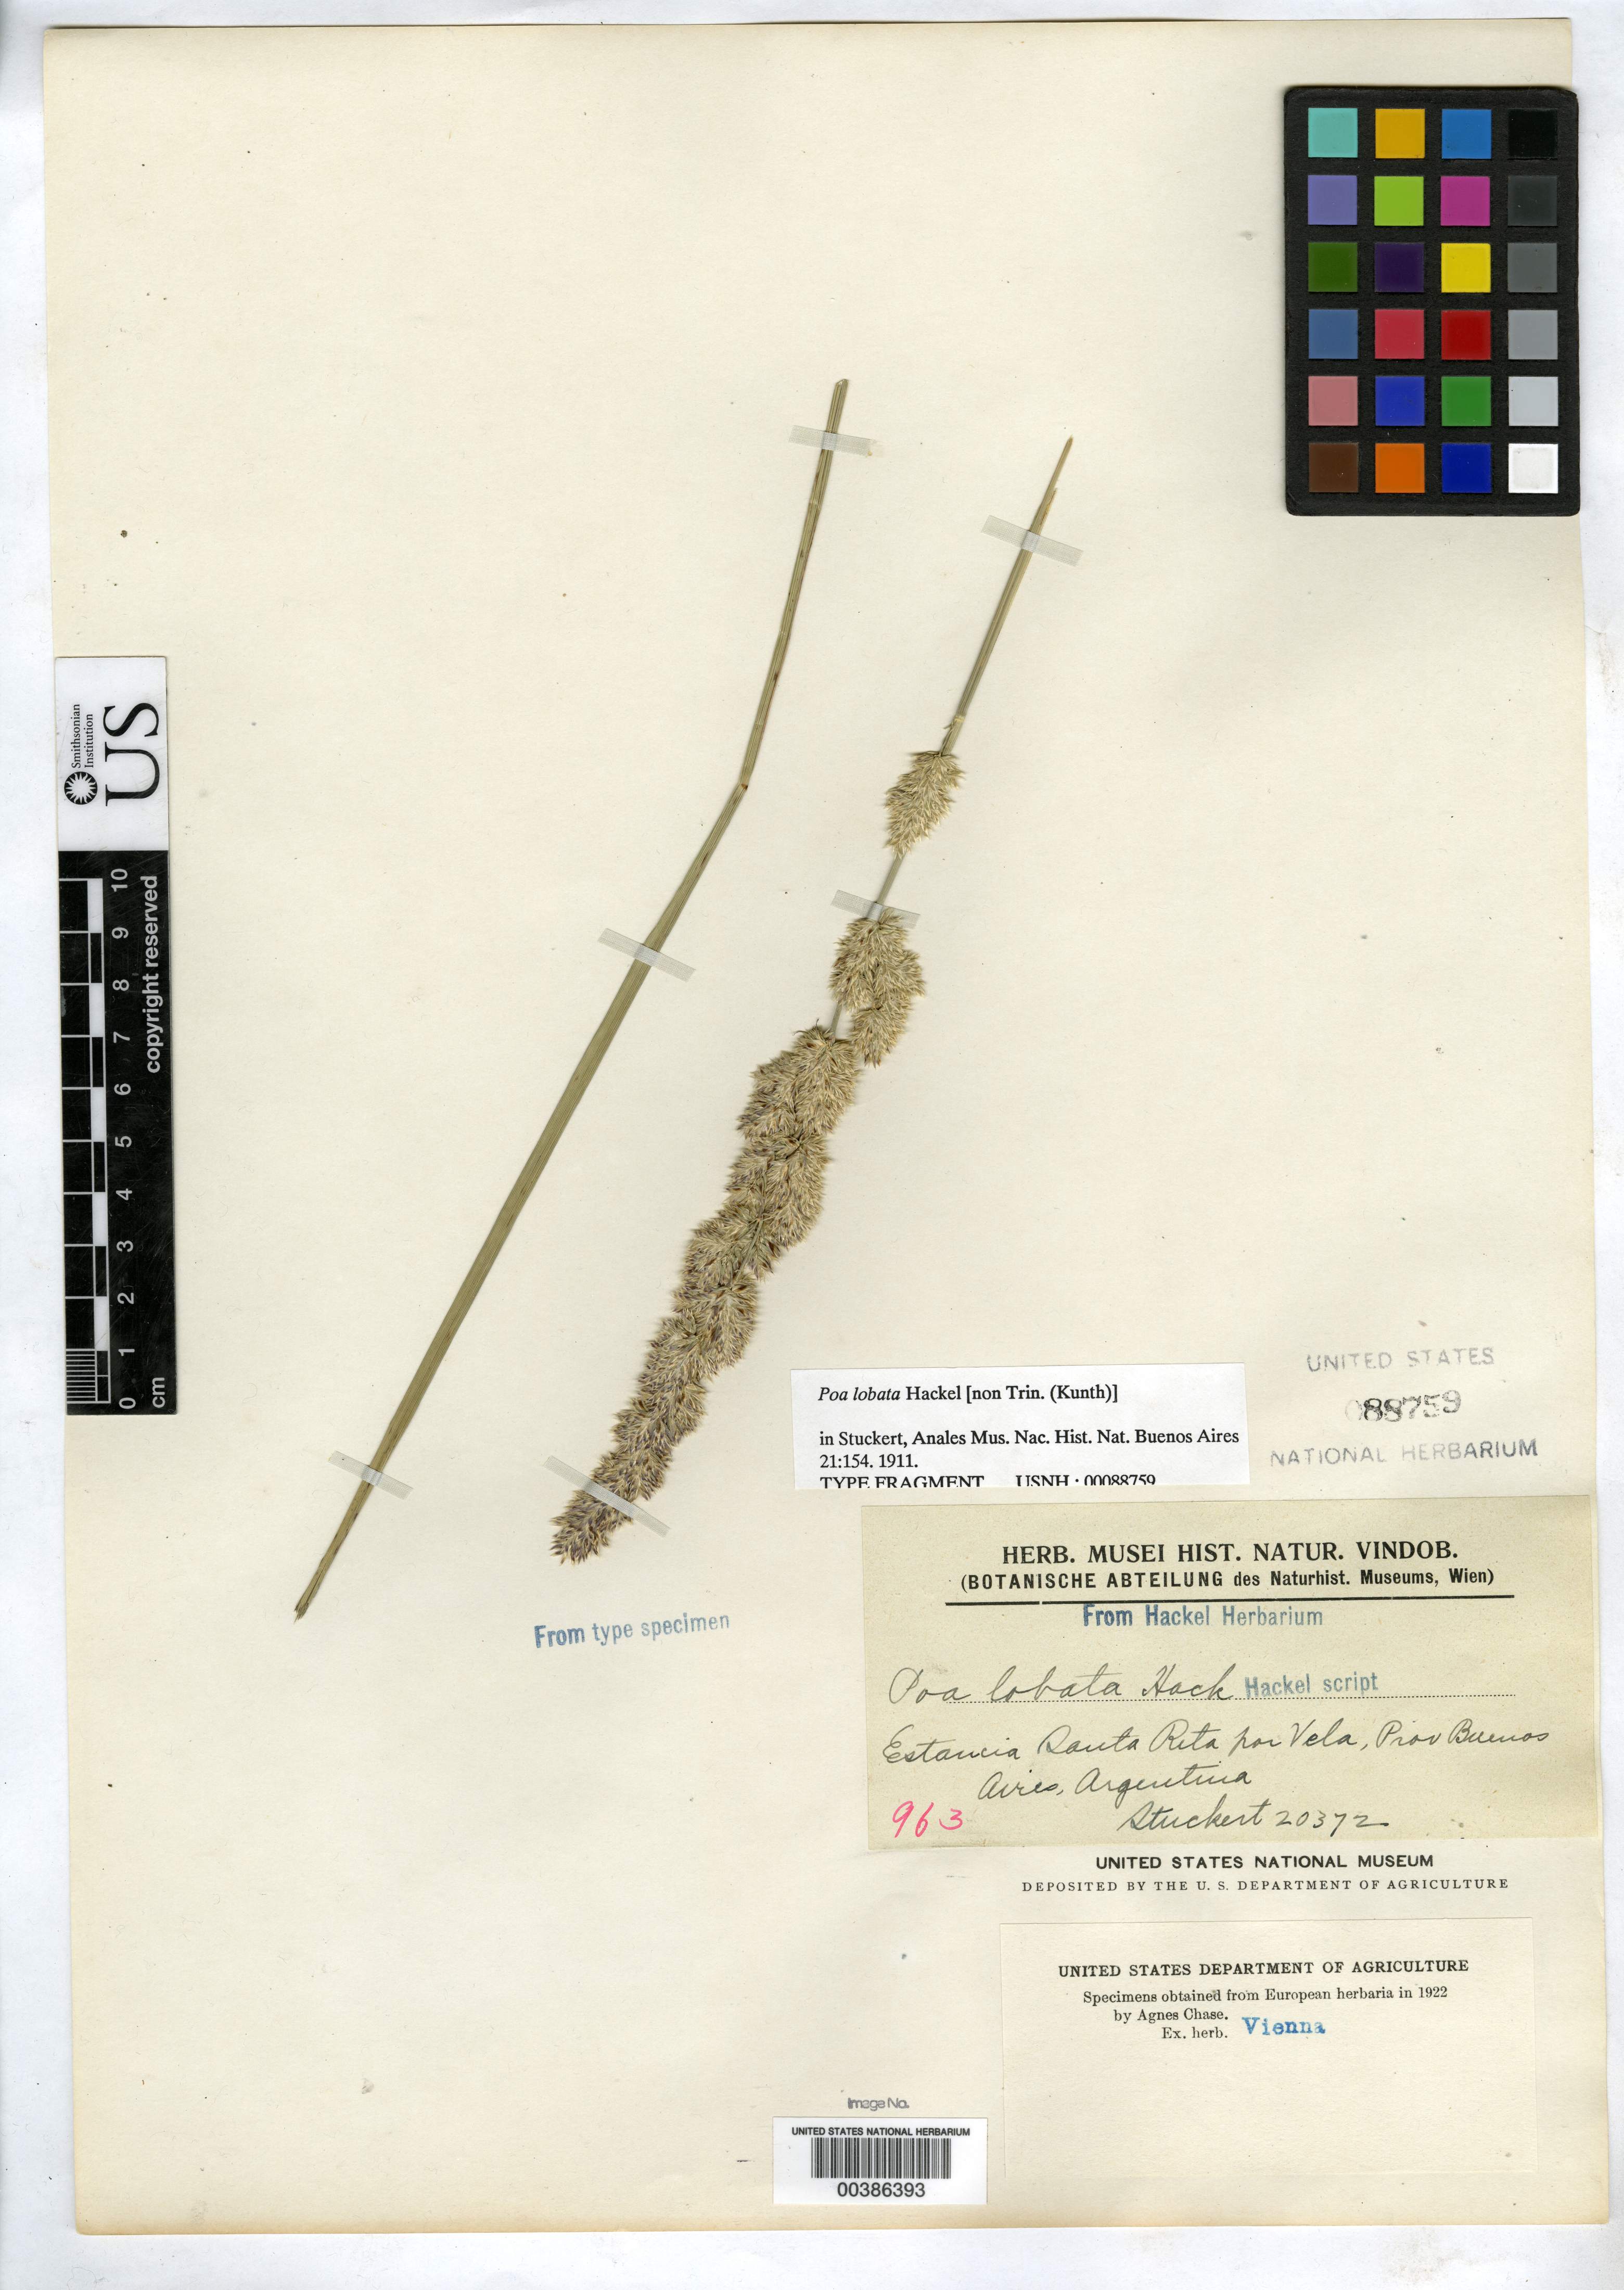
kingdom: Plantae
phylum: Tracheophyta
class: Liliopsida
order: Poales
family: Poaceae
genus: Poa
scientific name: Poa lobata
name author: Hack. in Stuck.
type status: Type Fragment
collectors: T. Stuckert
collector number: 20372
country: Argentina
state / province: Buenos Aires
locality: Estancia Santa Rita Poa Vela.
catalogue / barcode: US 88759